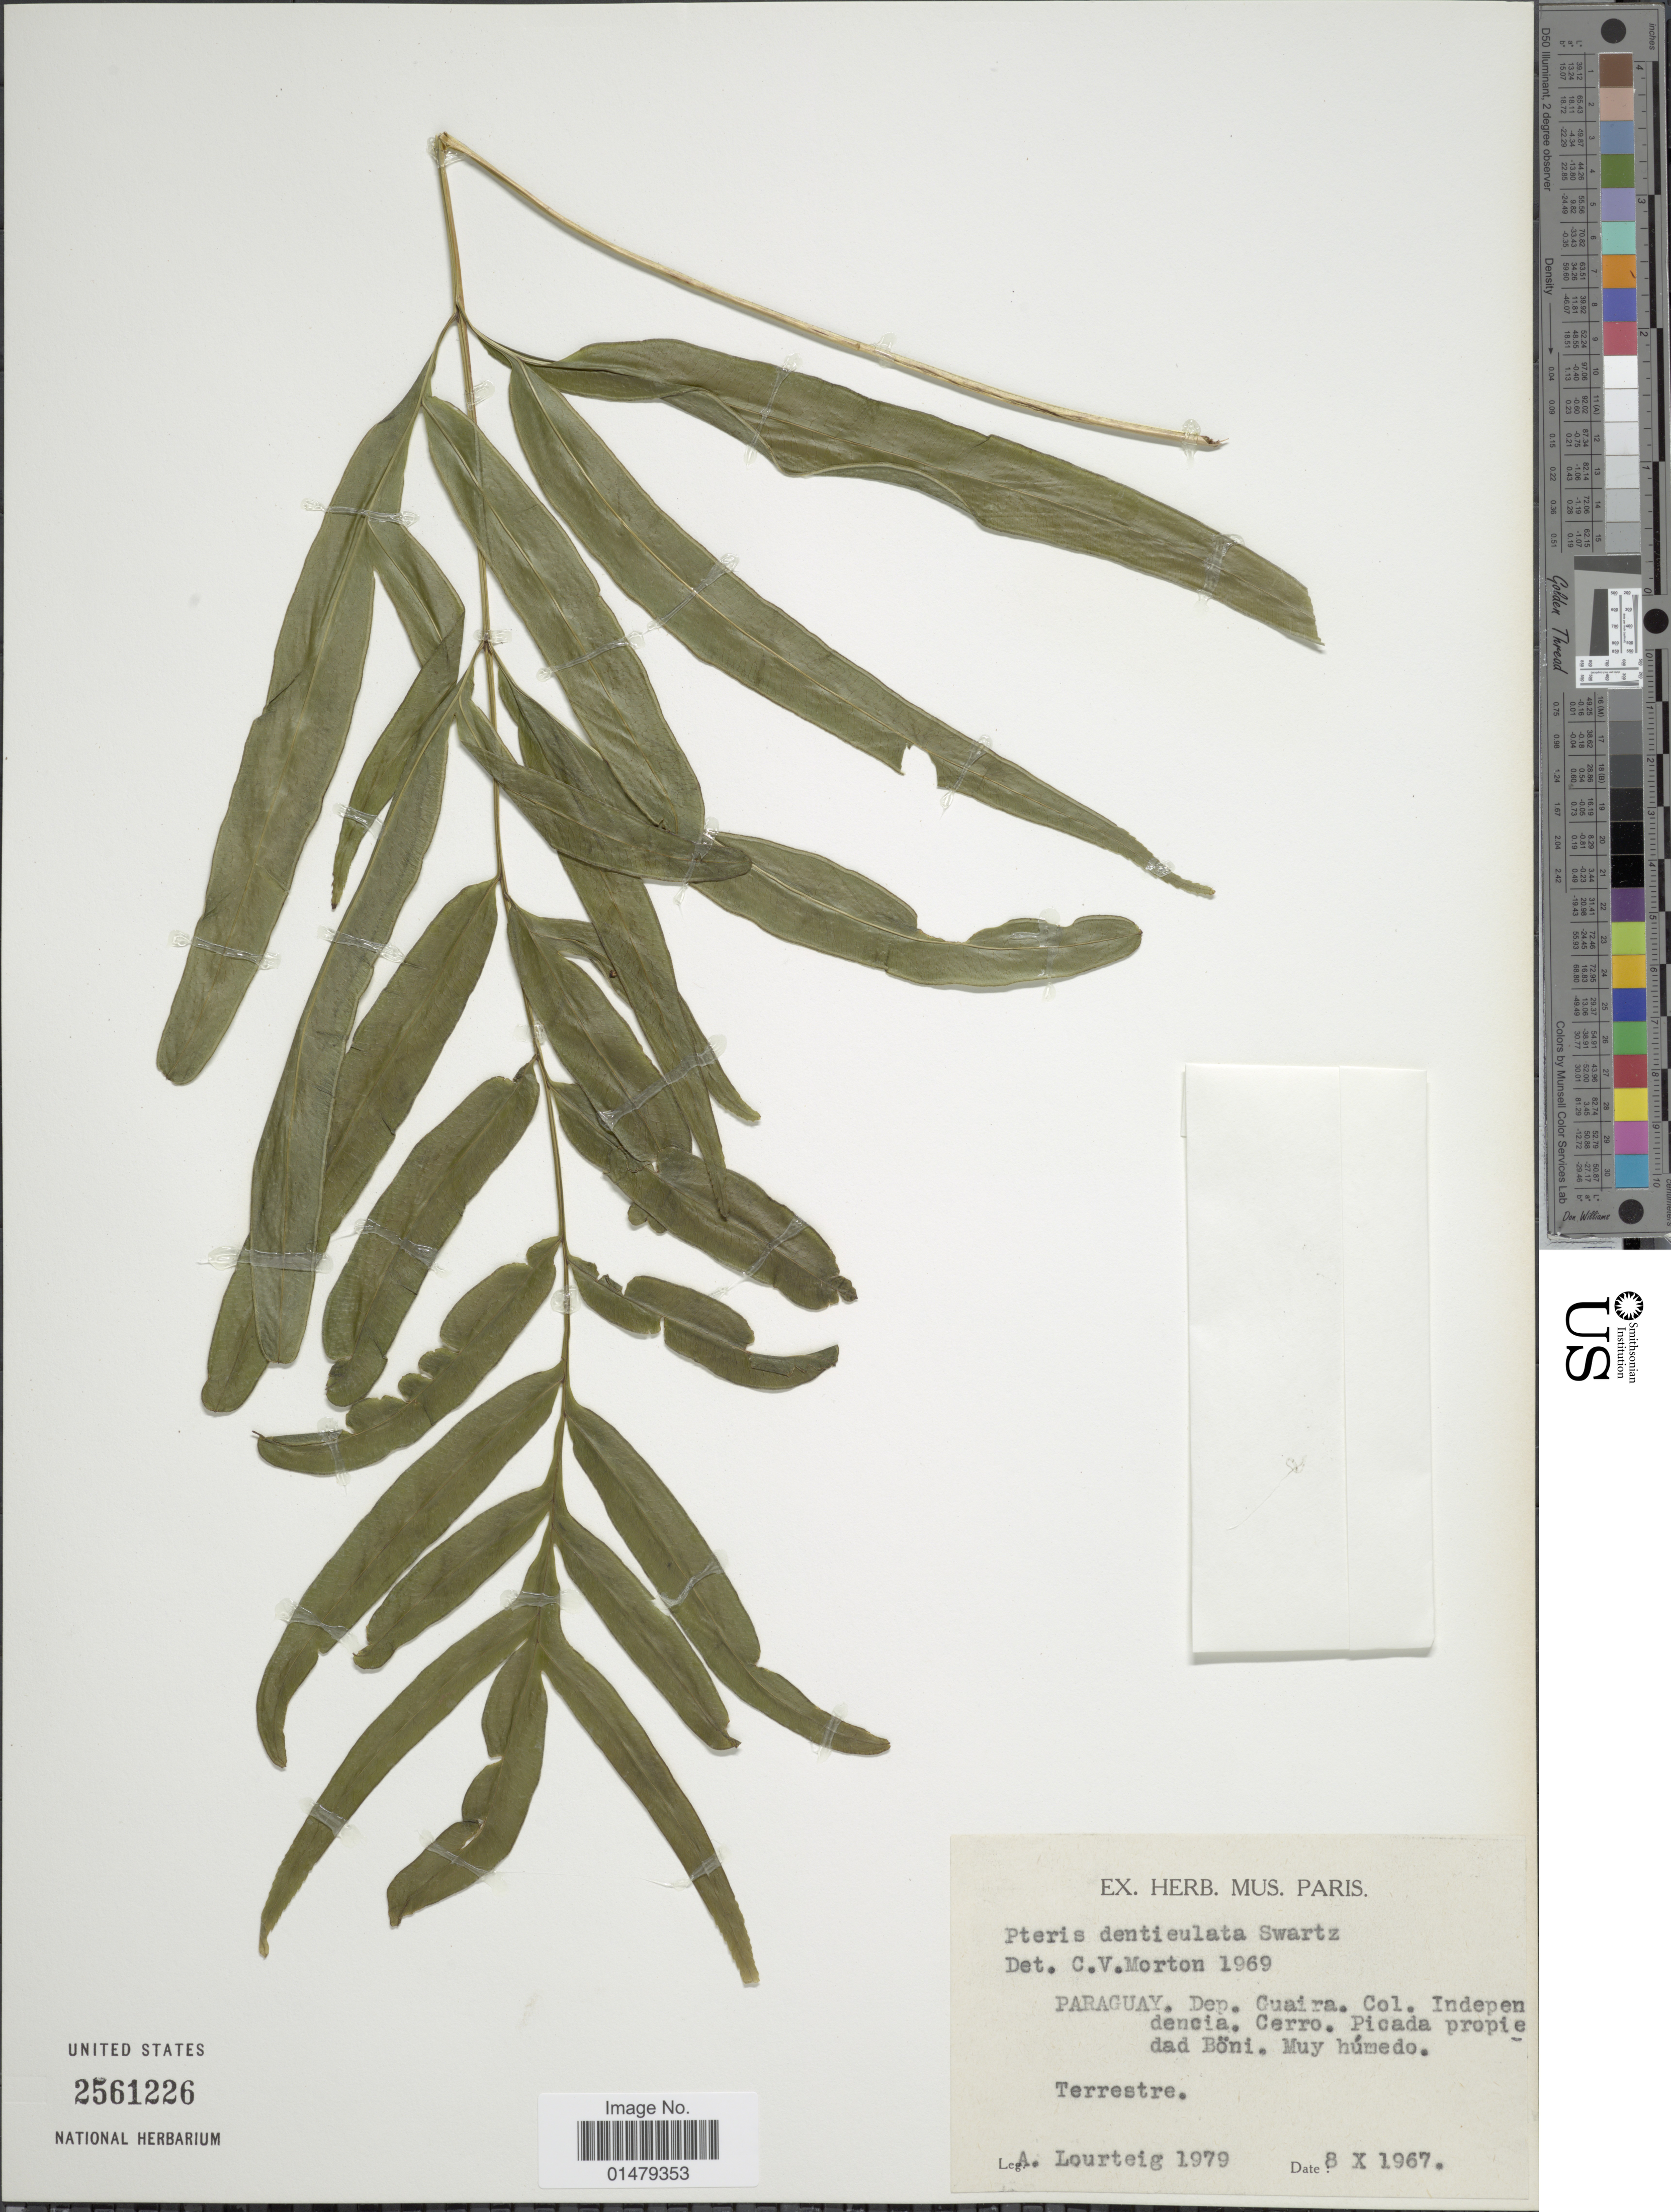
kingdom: Plantae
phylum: Tracheophyta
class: Polypodiopsida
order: Polypodiales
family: Pteridaceae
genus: Pteris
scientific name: Pteris denticulata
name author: Sw.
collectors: A. Lourteig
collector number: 1979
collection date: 1967-10-08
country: Paraguay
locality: Dep. Cuaira. Col. Independencia. Cerro. Picada propiedad Boni.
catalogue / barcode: US 2561226